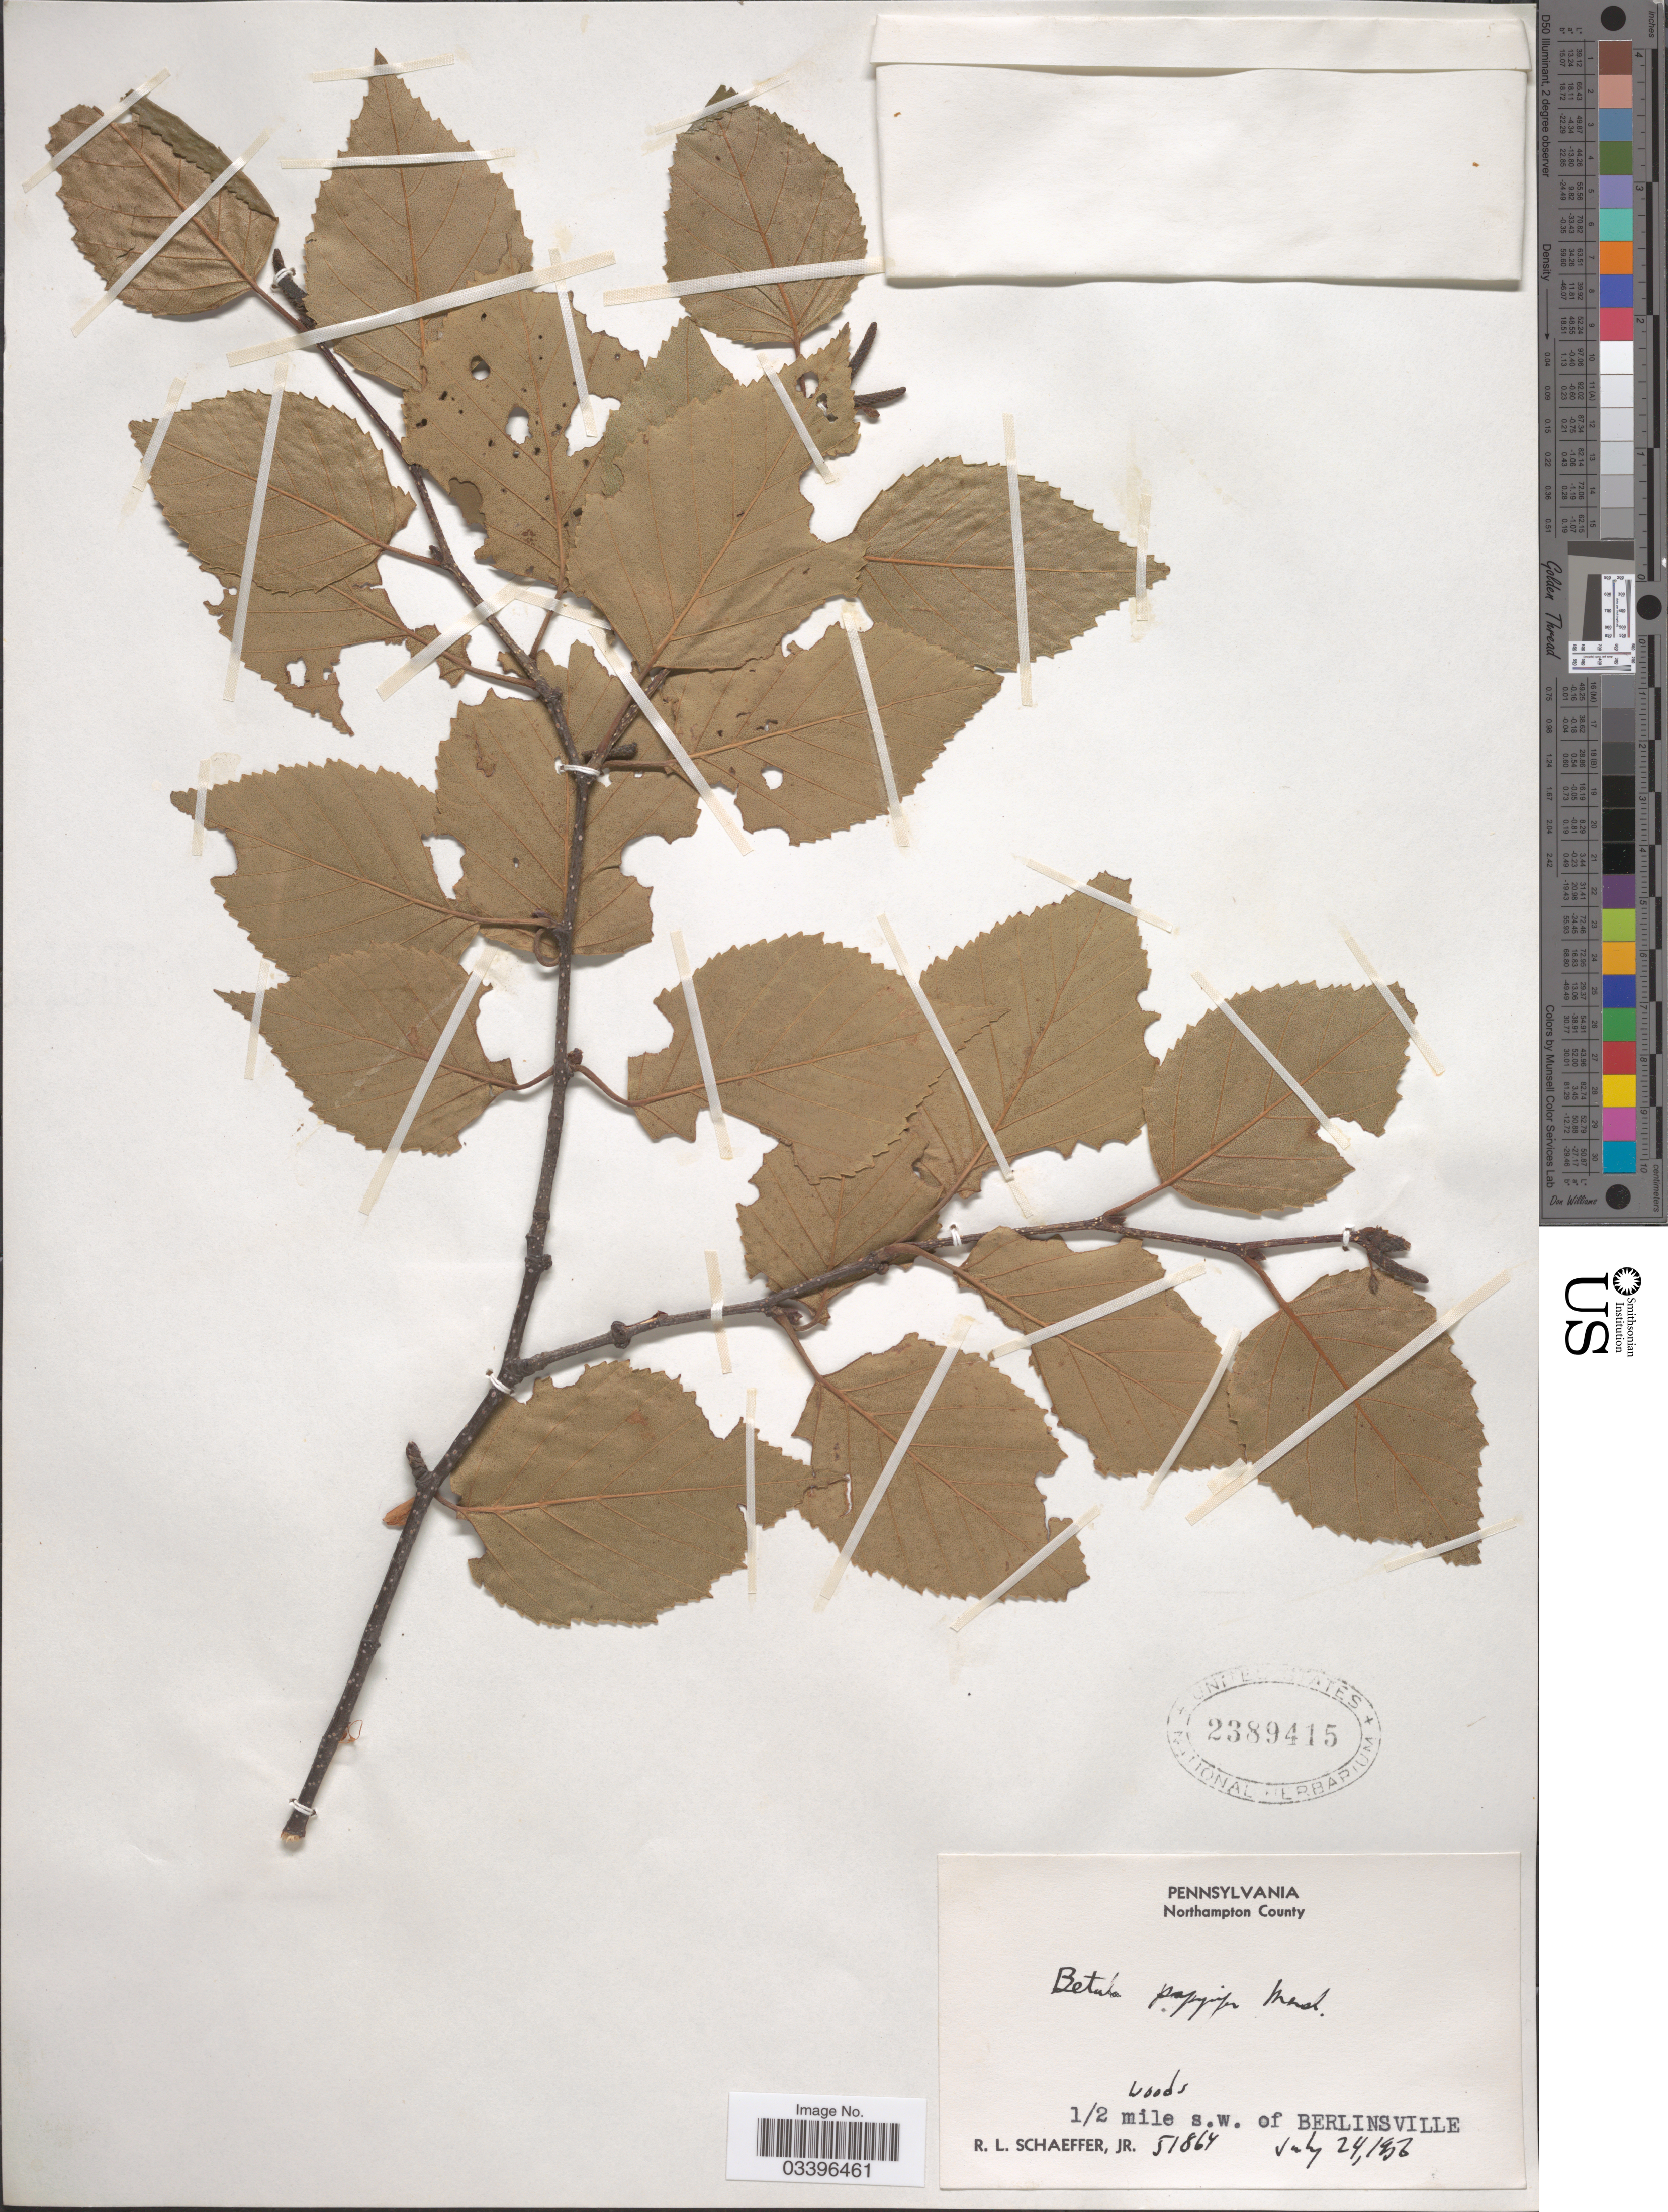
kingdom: Plantae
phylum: Tracheophyta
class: Magnoliopsida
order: Fagales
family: Betulaceae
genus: Betula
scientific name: Betula papyrifera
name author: Marshall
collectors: R. L. Schaeffer Jr.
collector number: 51864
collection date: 1956-07-24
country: United States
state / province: Pennsylvania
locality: Northampton County. 1/2 mile s.w. of Berlinsville.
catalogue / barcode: US 2389415